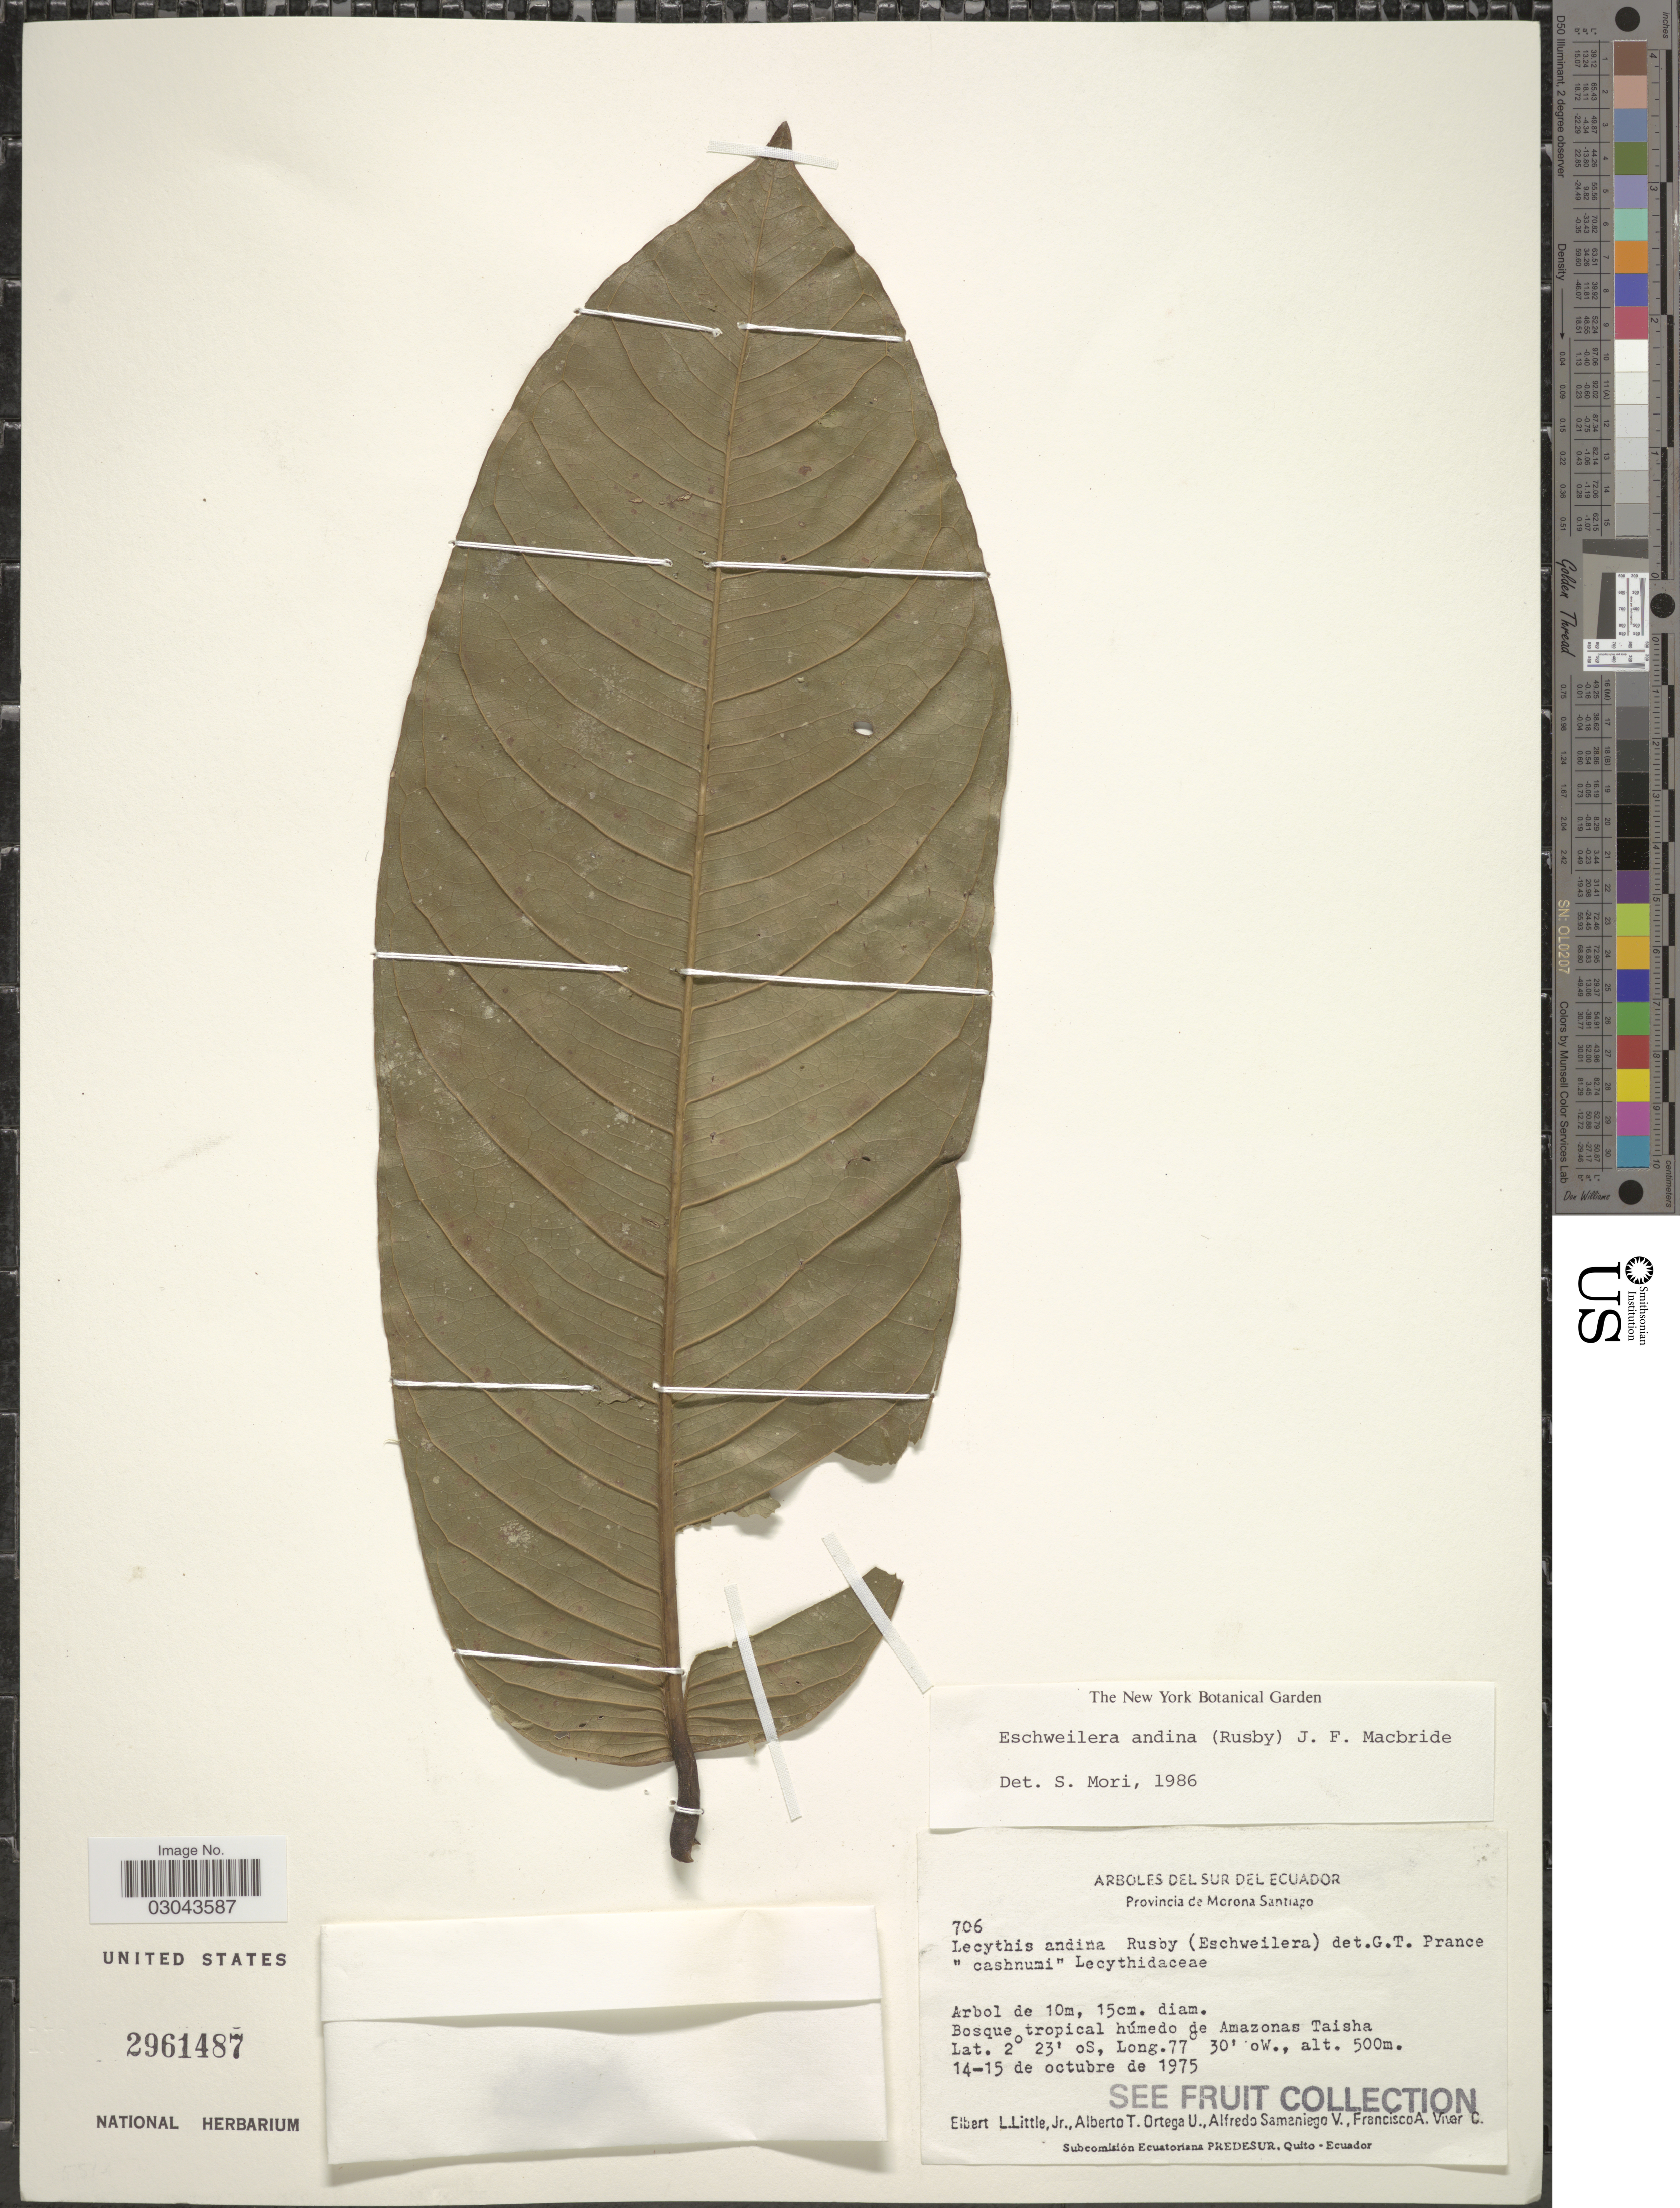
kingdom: Plantae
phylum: Tracheophyta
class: Magnoliopsida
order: Ericales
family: Lecythidaceae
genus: Eschweilera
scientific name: Eschweilera andina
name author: (Rusby) J.F. Macbr.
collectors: E. L. Little, A. T. Ortega U., A. V. Samaniego & F. A. Vivar C.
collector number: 706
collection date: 1975-10-14/1975-10-15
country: Ecuador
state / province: Morona-Santiago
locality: Bosque tropical húmedo de Amazonas Taisha.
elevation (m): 500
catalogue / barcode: US 2961487